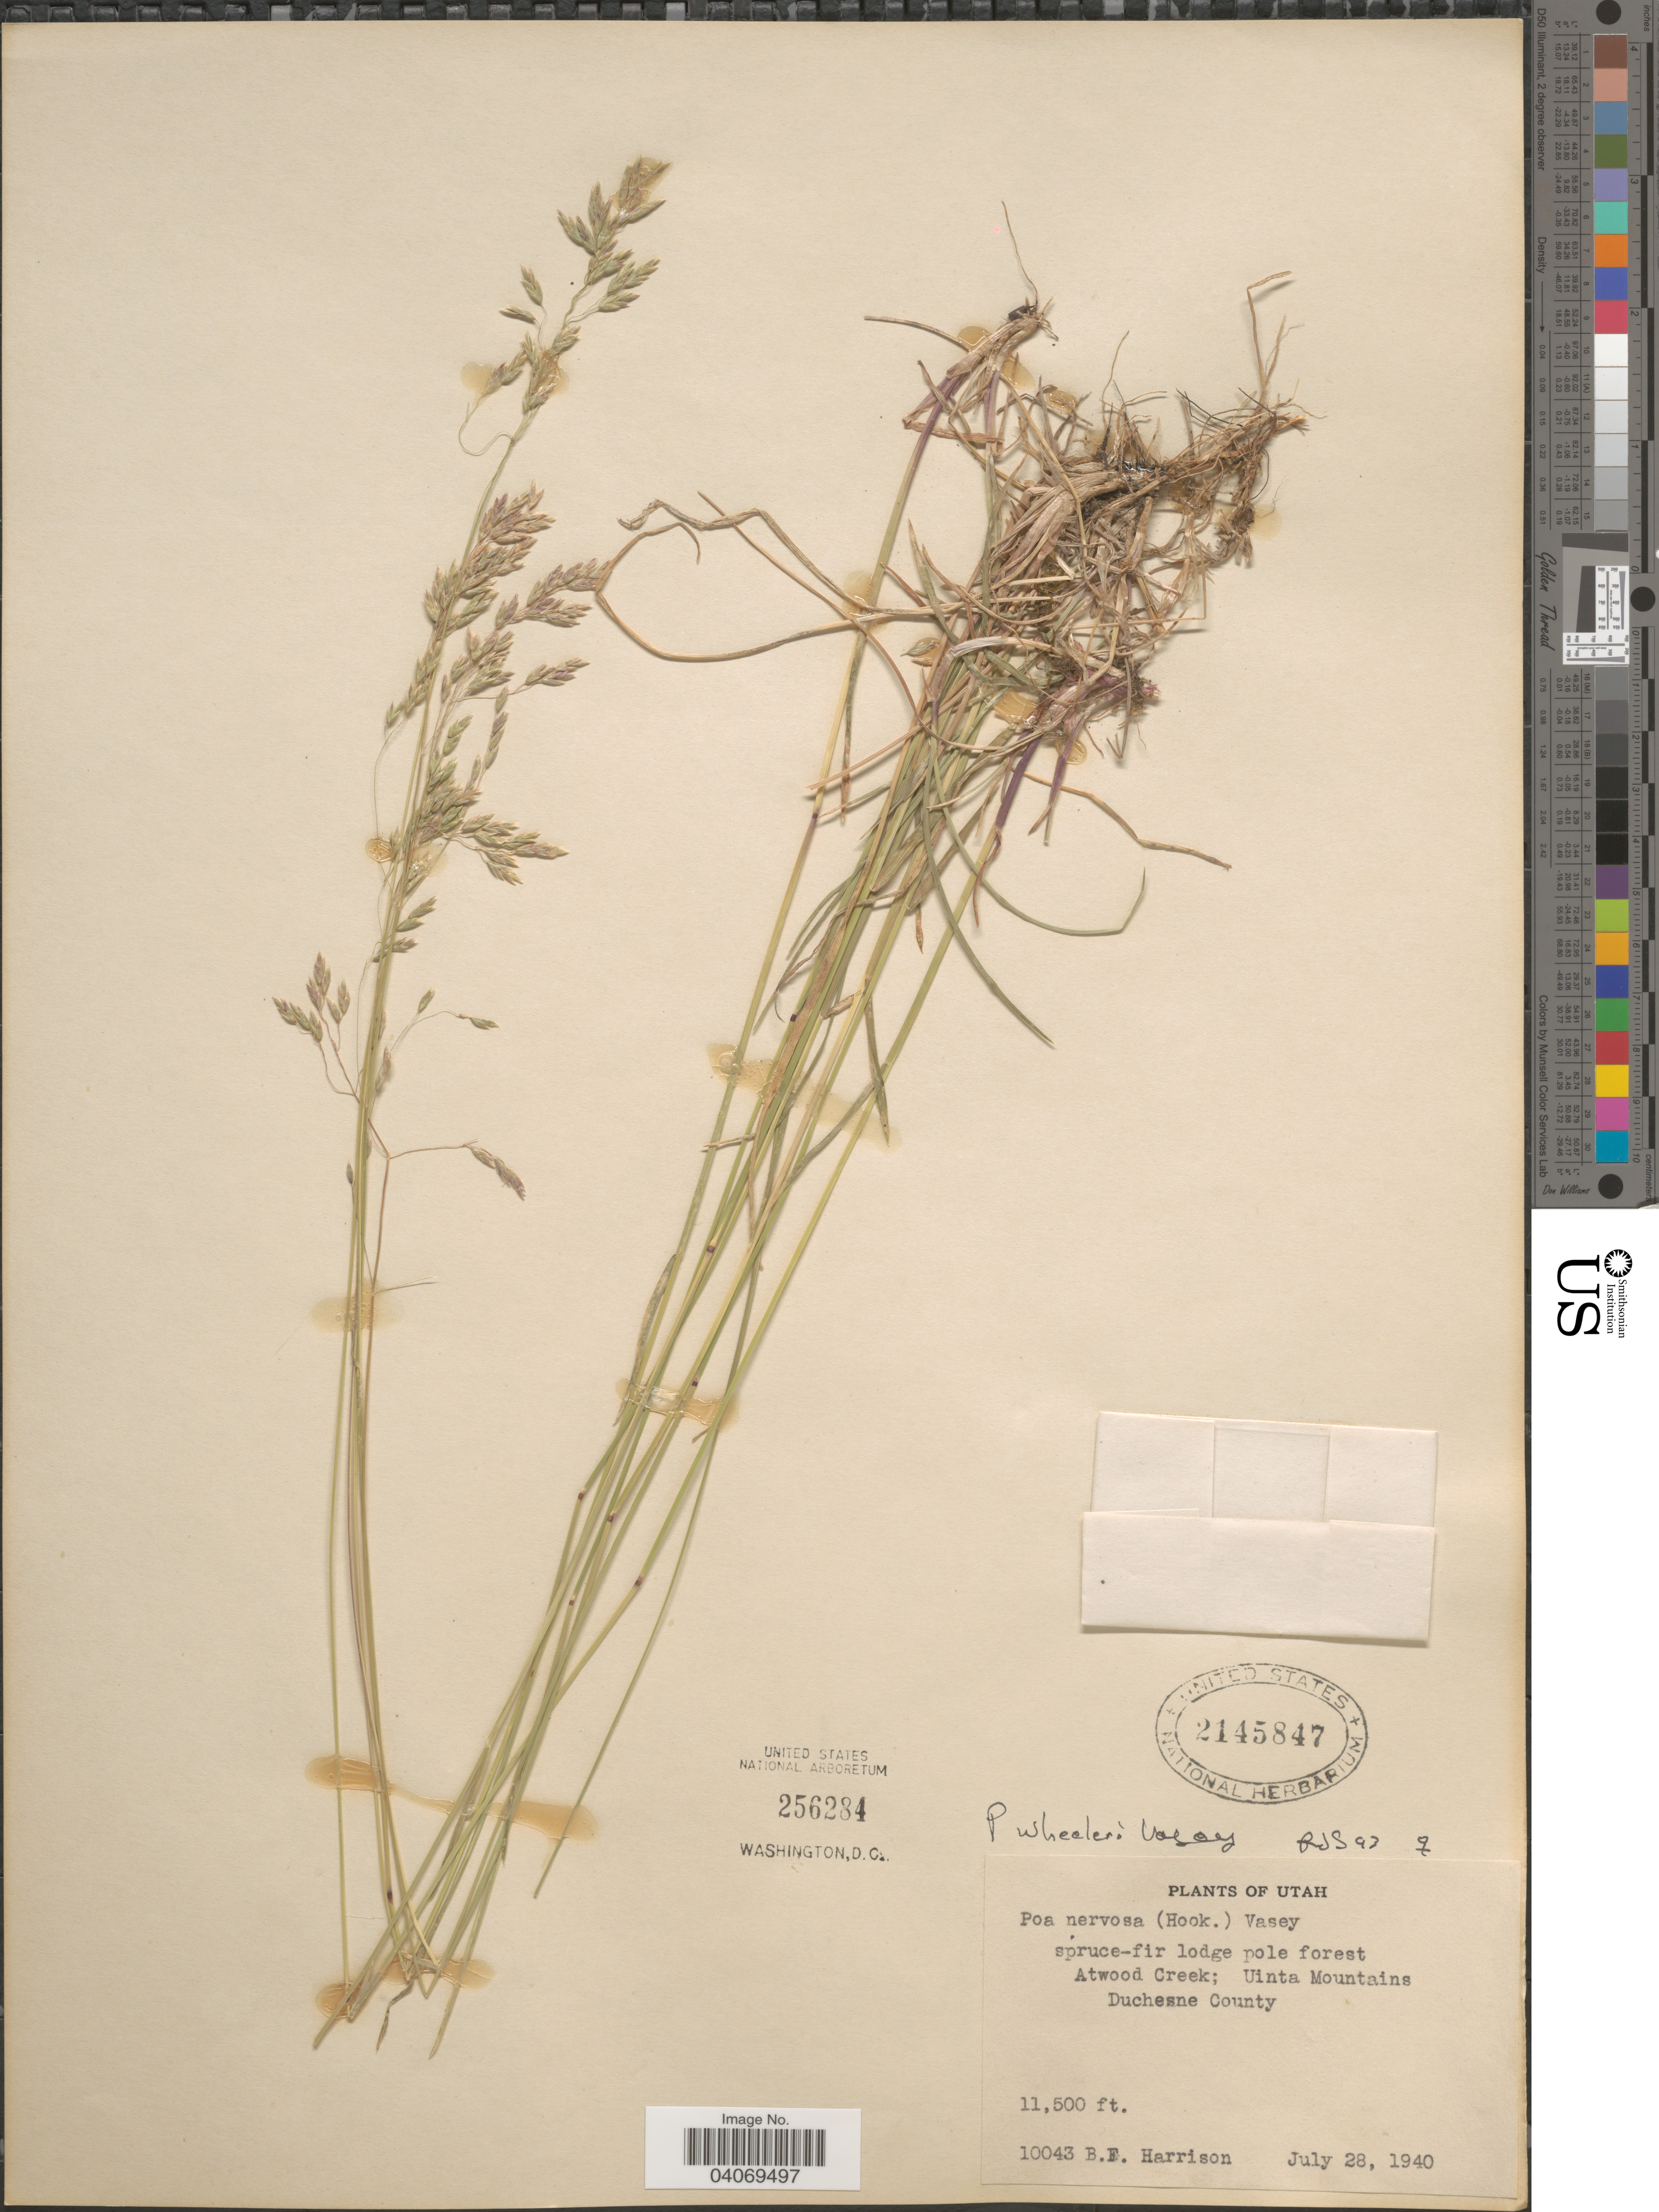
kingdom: Plantae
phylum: Tracheophyta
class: Liliopsida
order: Poales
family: Poaceae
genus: Poa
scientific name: Poa wheeleri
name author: Vasey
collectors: B. F. Harrison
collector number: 10043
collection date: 1940-07-28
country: United States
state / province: Utah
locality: Spruce-fir lodge pole forest. Atwood Creek; Uinta Mountains. Duchesne County.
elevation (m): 3505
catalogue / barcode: US 2145847